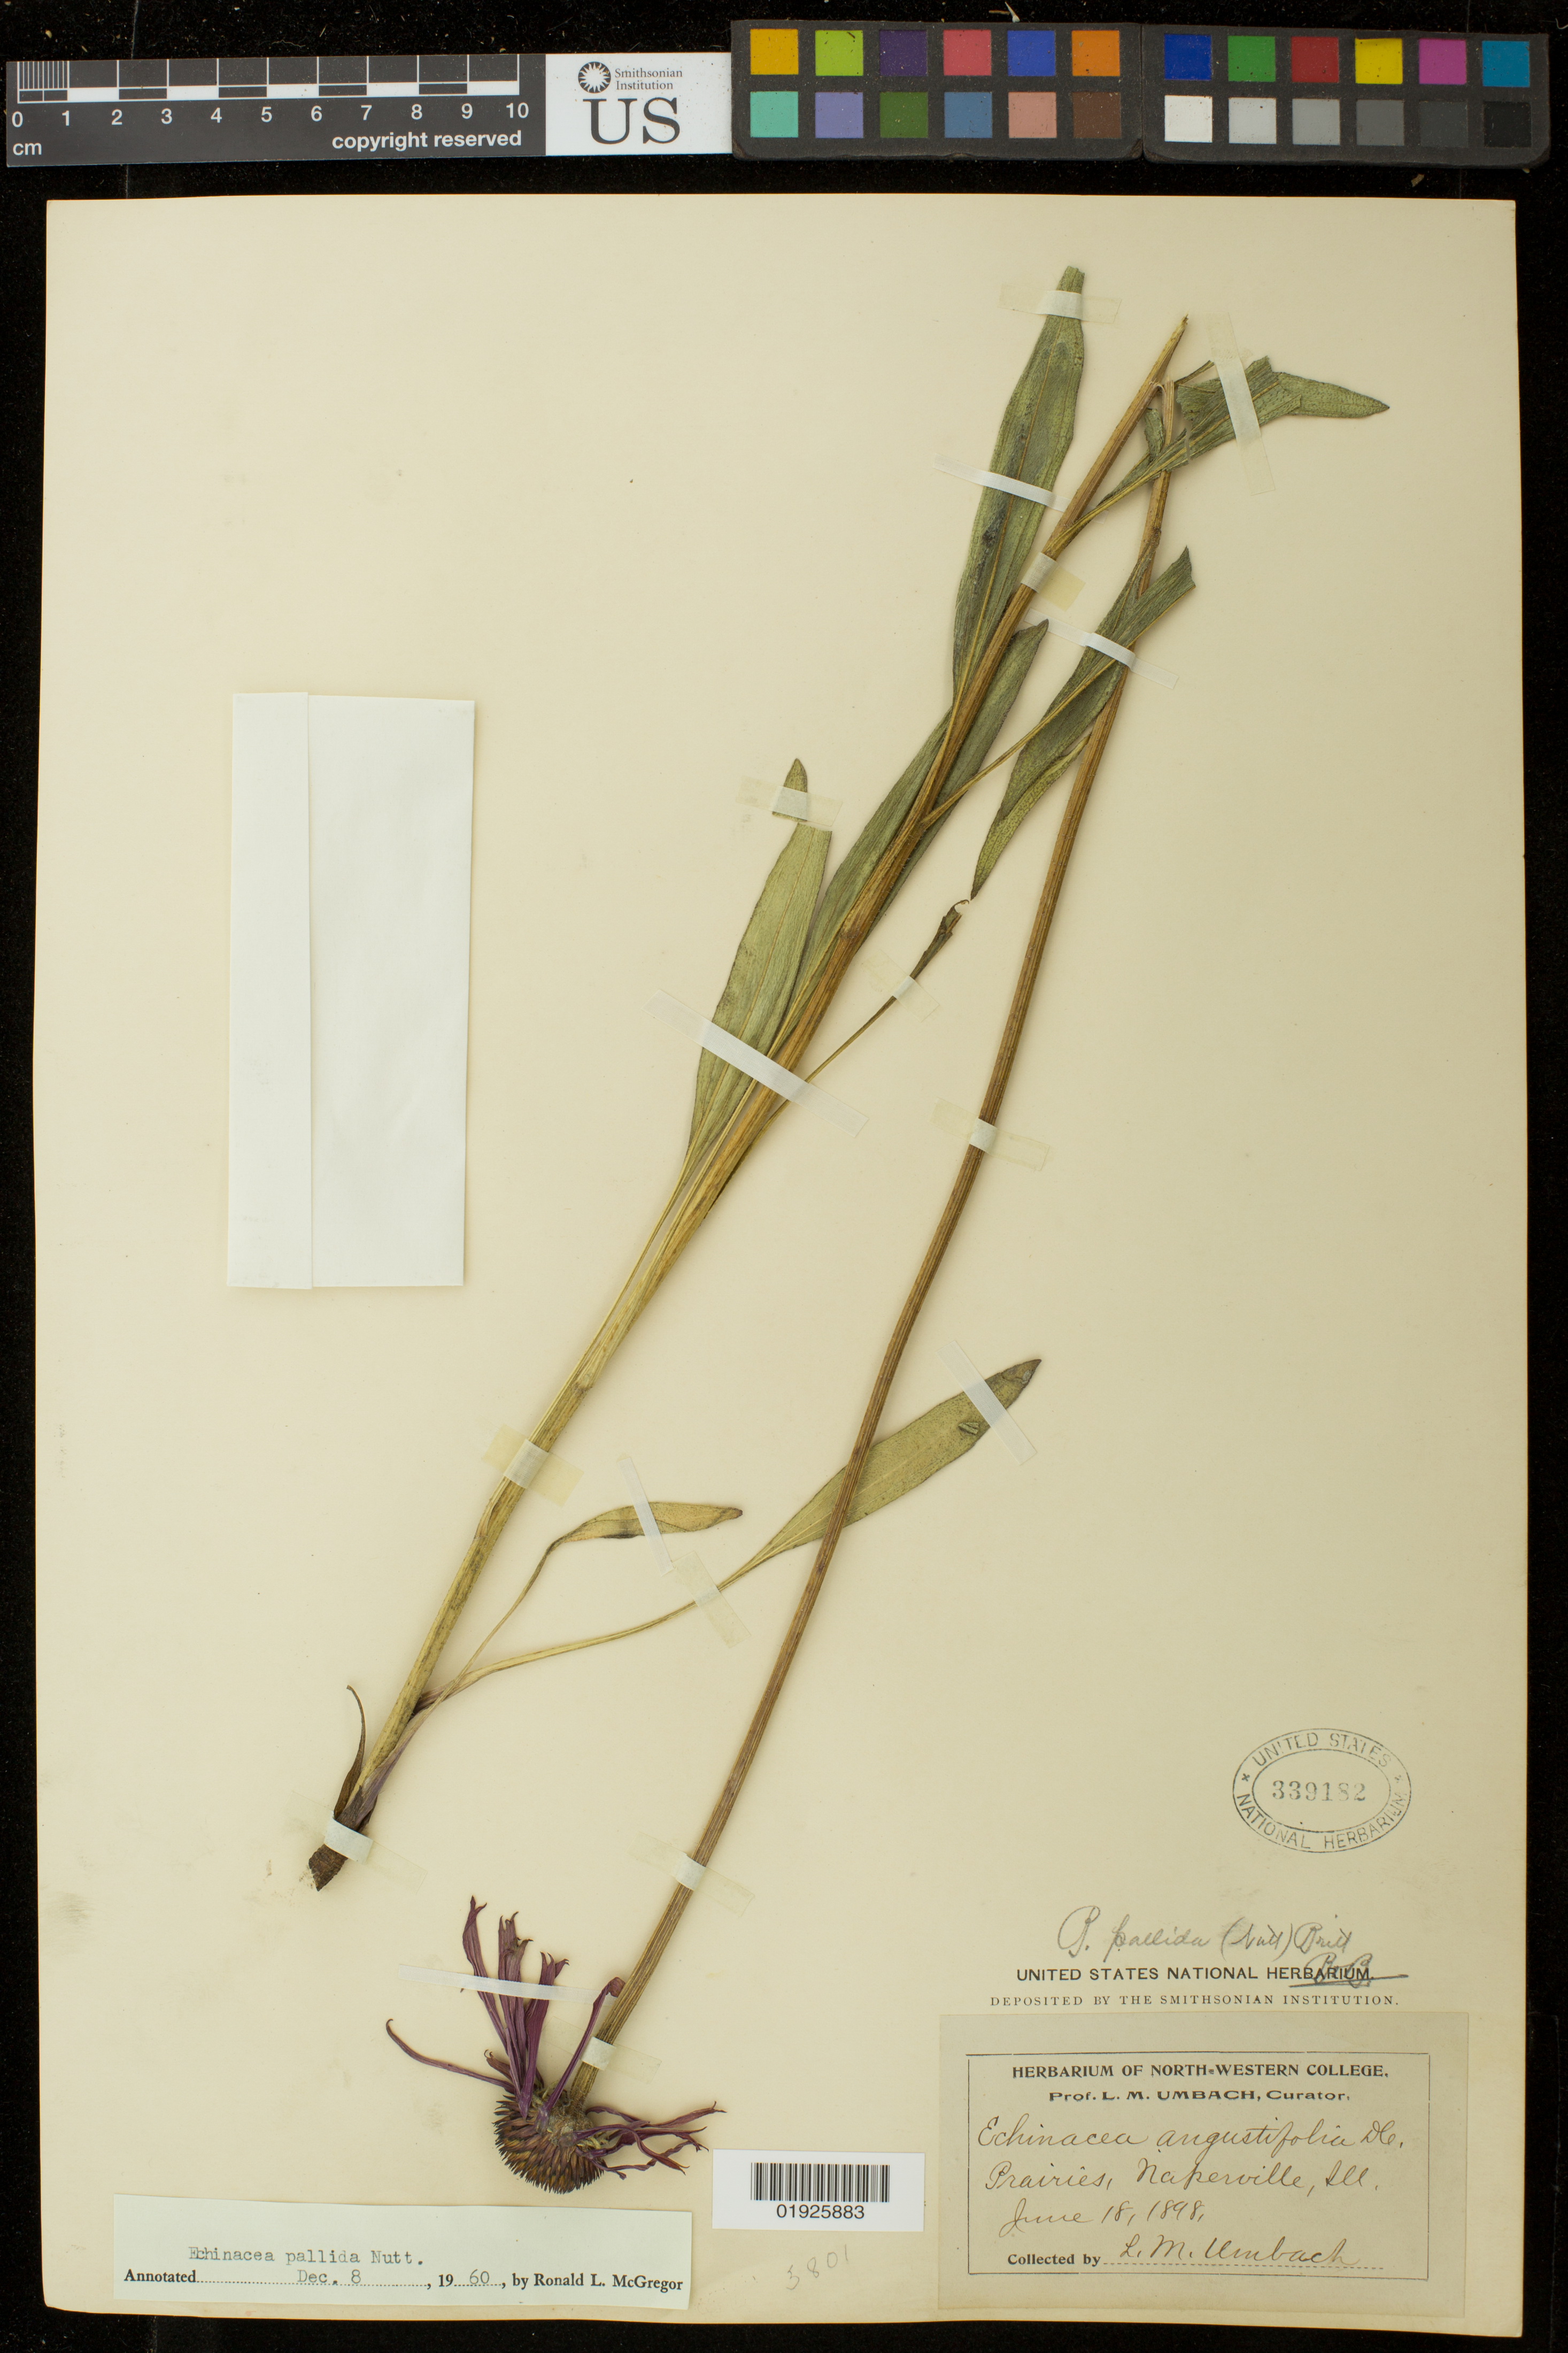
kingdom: Plantae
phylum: Tracheophyta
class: Magnoliopsida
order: Asterales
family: Asteraceae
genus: Echinacea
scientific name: Echinacea pallida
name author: (Nutt.) Nutt.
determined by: McGregor, R. L.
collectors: L. M. Umbach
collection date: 1898-06-18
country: United States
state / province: Illinois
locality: Prairies.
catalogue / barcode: US 339182